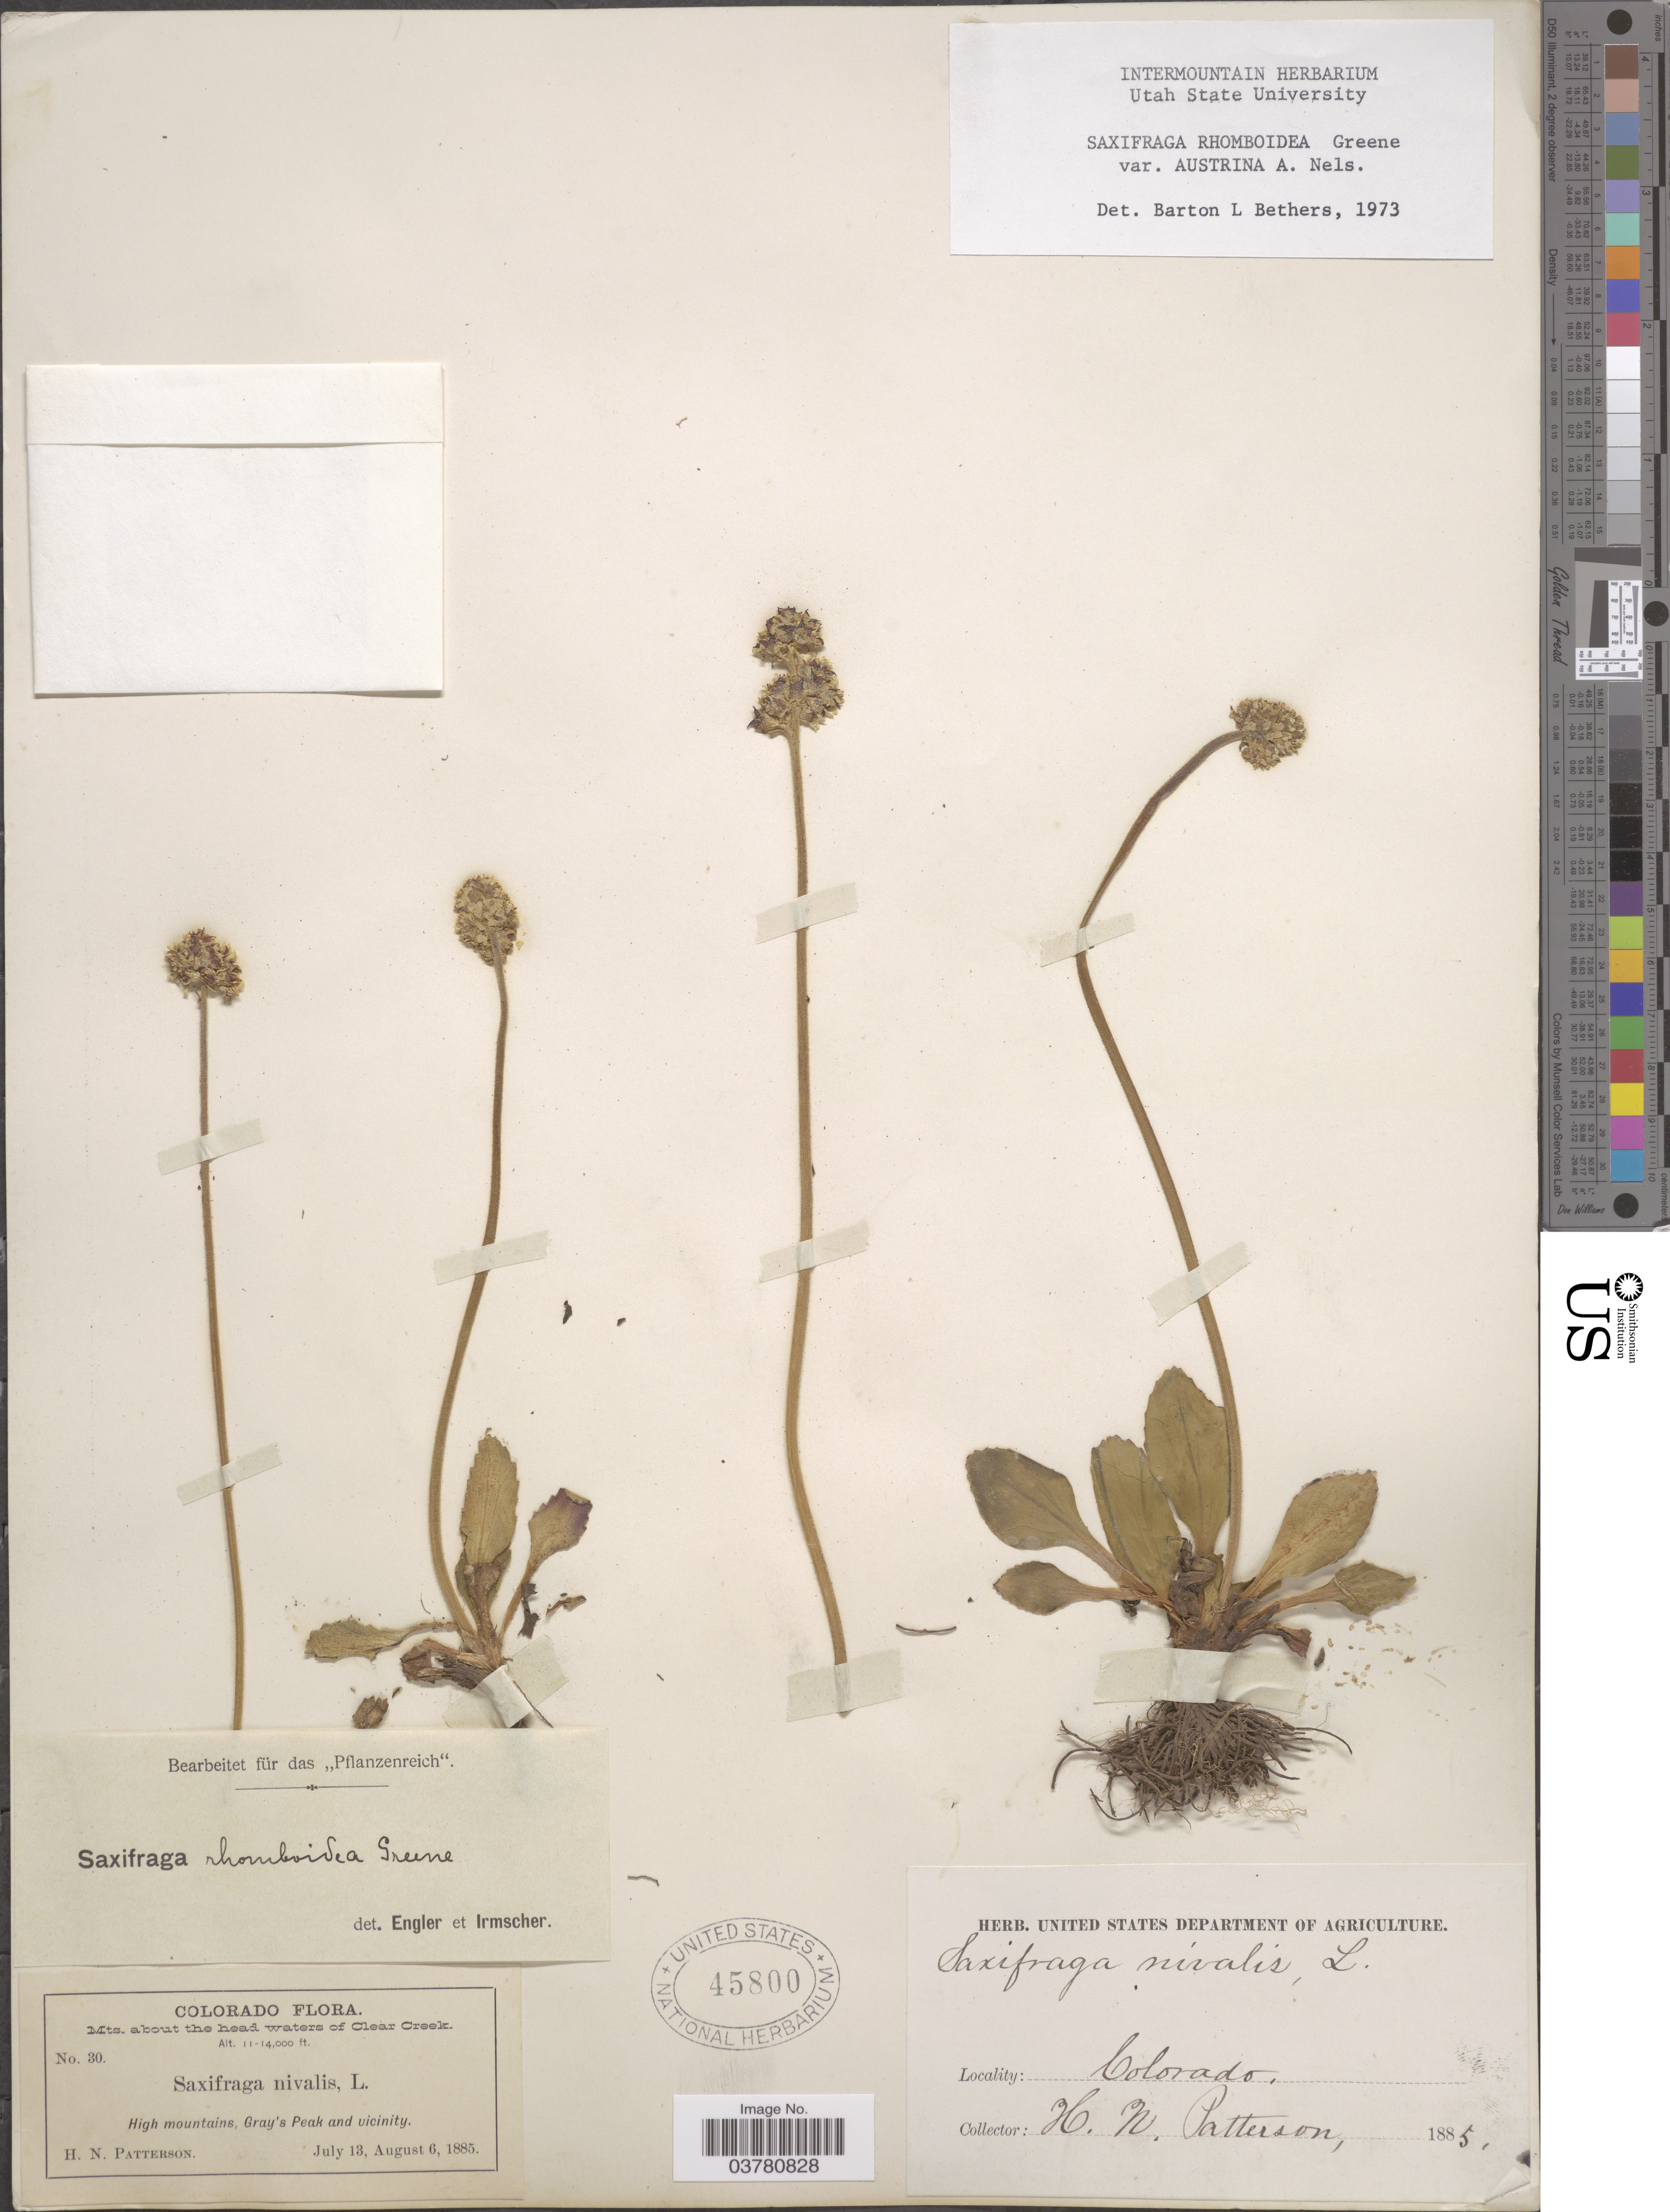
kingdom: Plantae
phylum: Tracheophyta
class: Magnoliopsida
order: Saxifragales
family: Saxifragaceae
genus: Micranthes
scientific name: Micranthes rhomboidea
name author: (Greene) Small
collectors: H. N. Patterson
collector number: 30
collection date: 1885-07-13/1885-08-06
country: United States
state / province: Colorado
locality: Mts. about the head waters of Clear Creek. High mountains, Gray's Peak and vicinity.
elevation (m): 3353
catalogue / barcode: US 45800